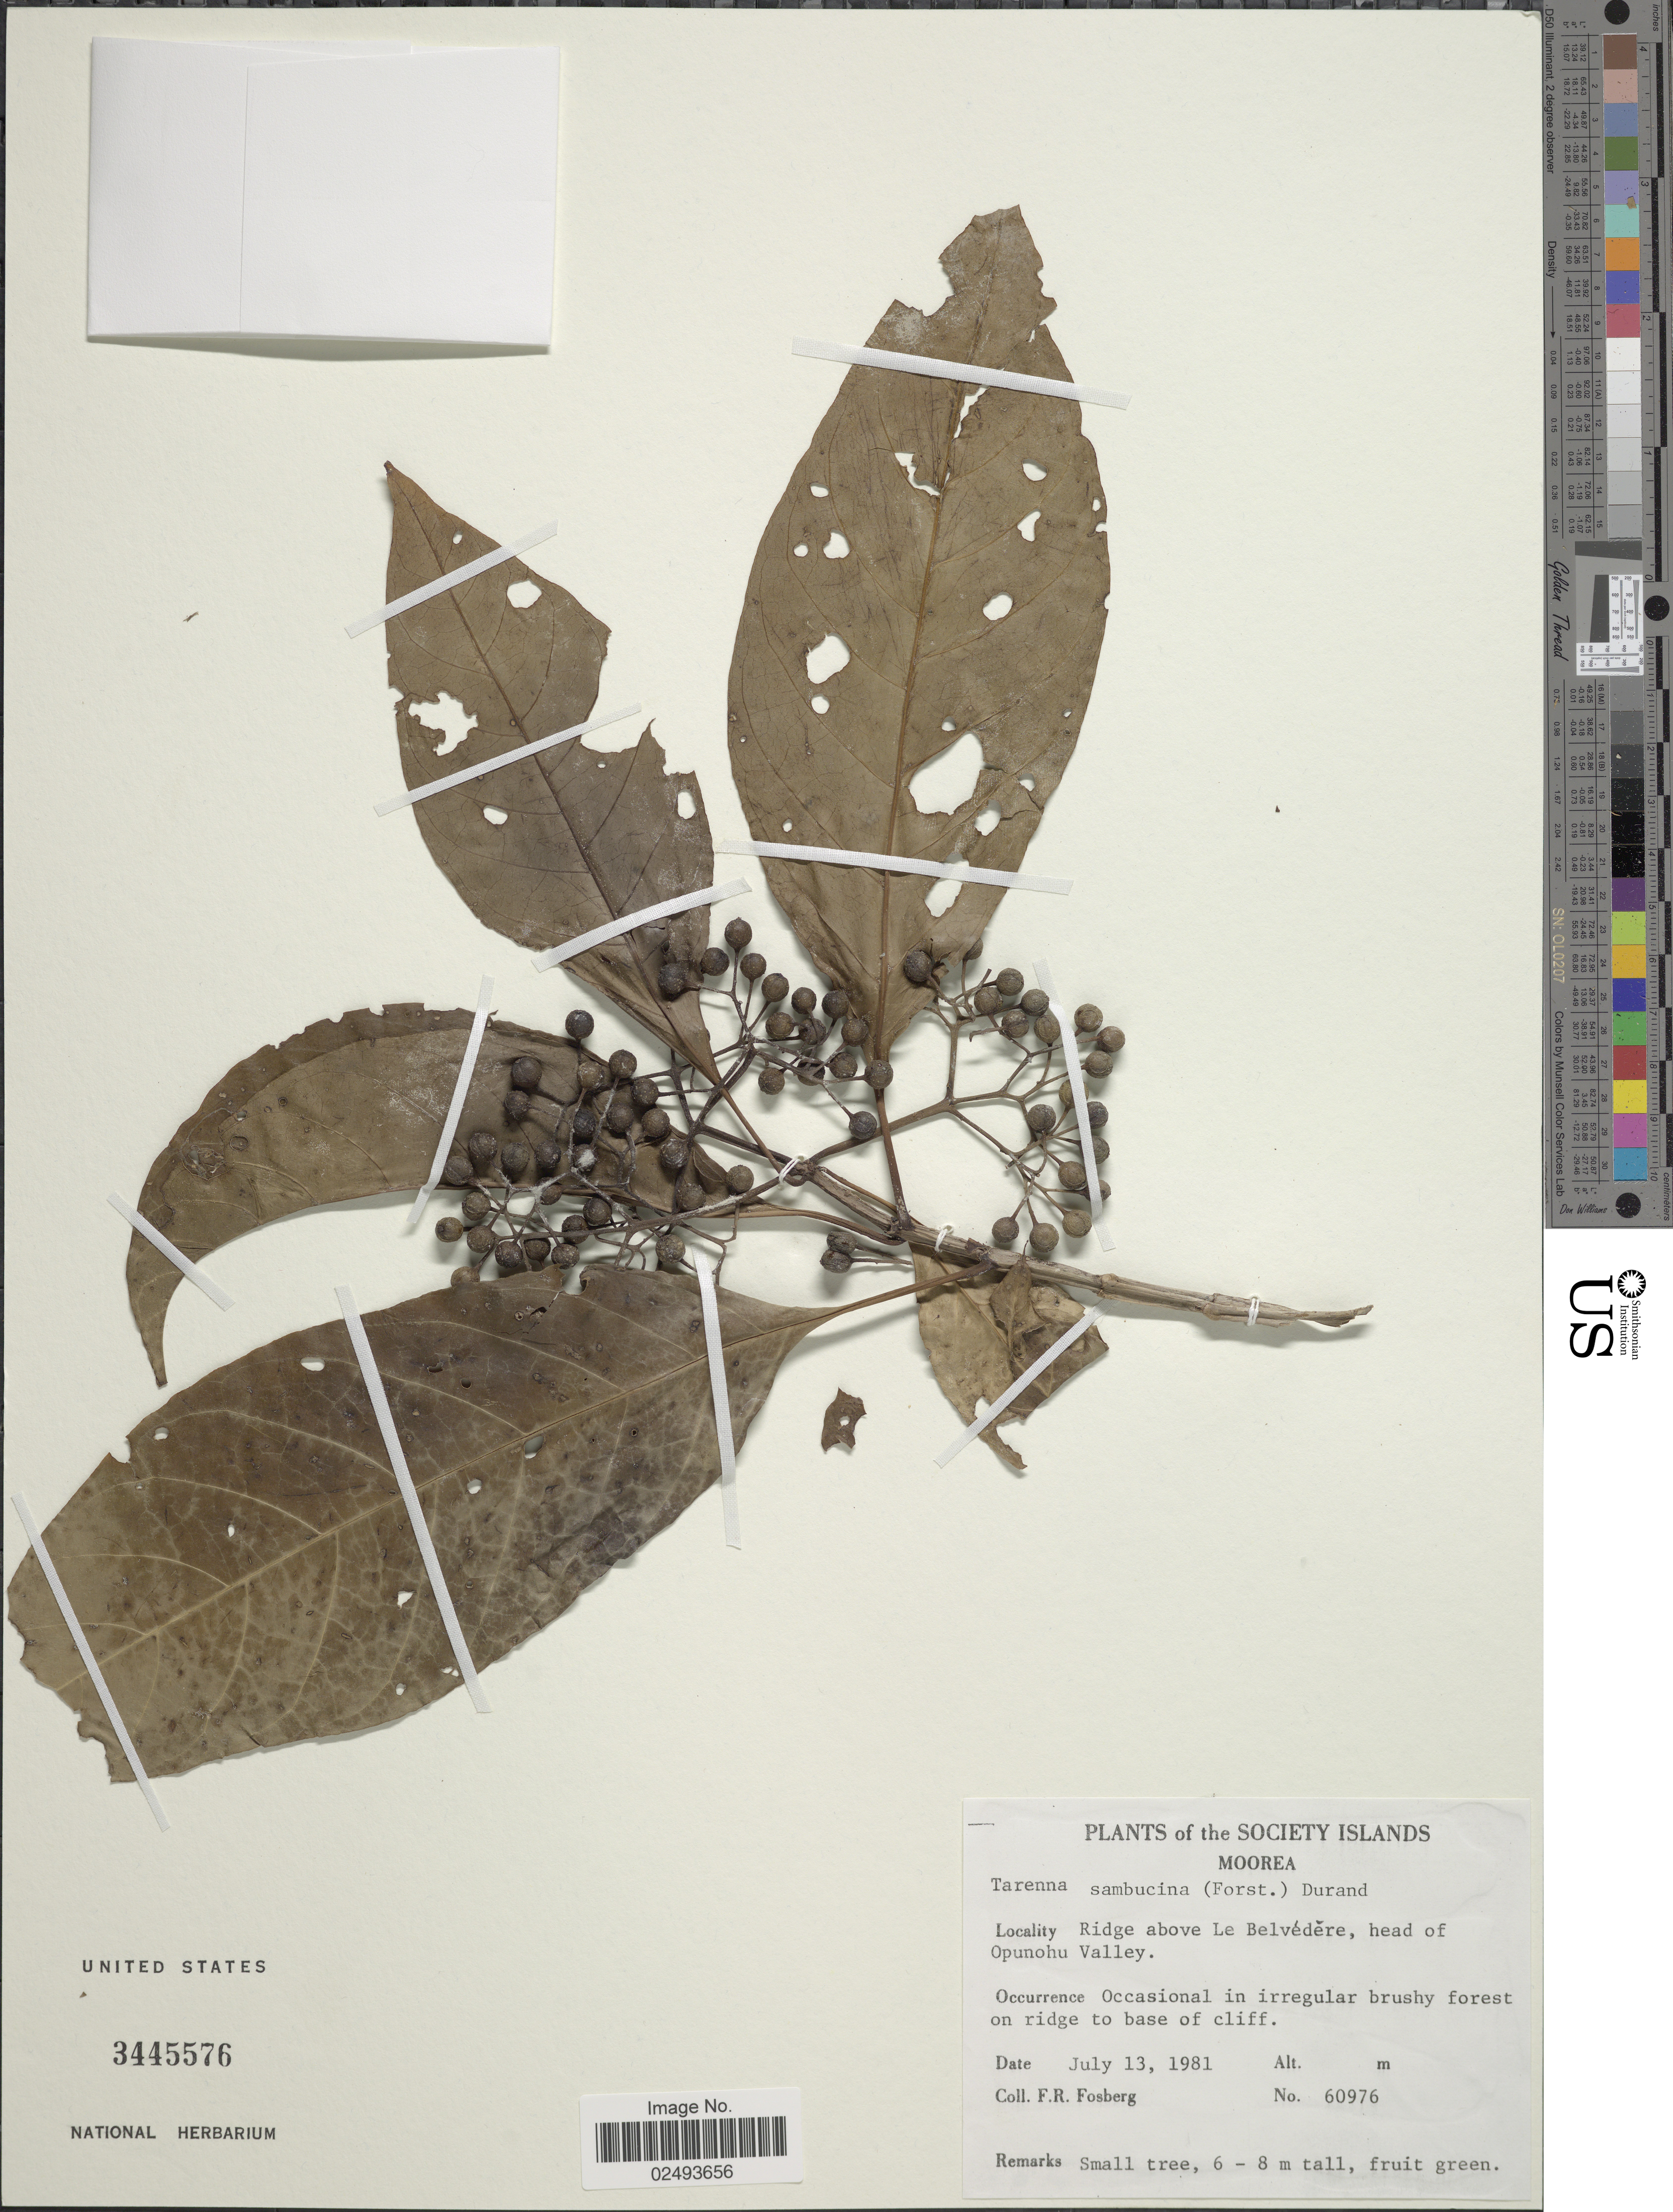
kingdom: Plantae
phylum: Tracheophyta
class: Magnoliopsida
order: Gentianales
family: Rubiaceae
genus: Tarenna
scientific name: Tarenna sambucina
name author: (G. Forst.) Drake ex Durand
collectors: F. R. Fosberg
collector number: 60976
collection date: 1981-07-13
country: French Polynesia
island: Moorea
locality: The Society Islands, Moorea, Ridge above Le Belvedere, head of Opunohu Valley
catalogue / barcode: US 3445576